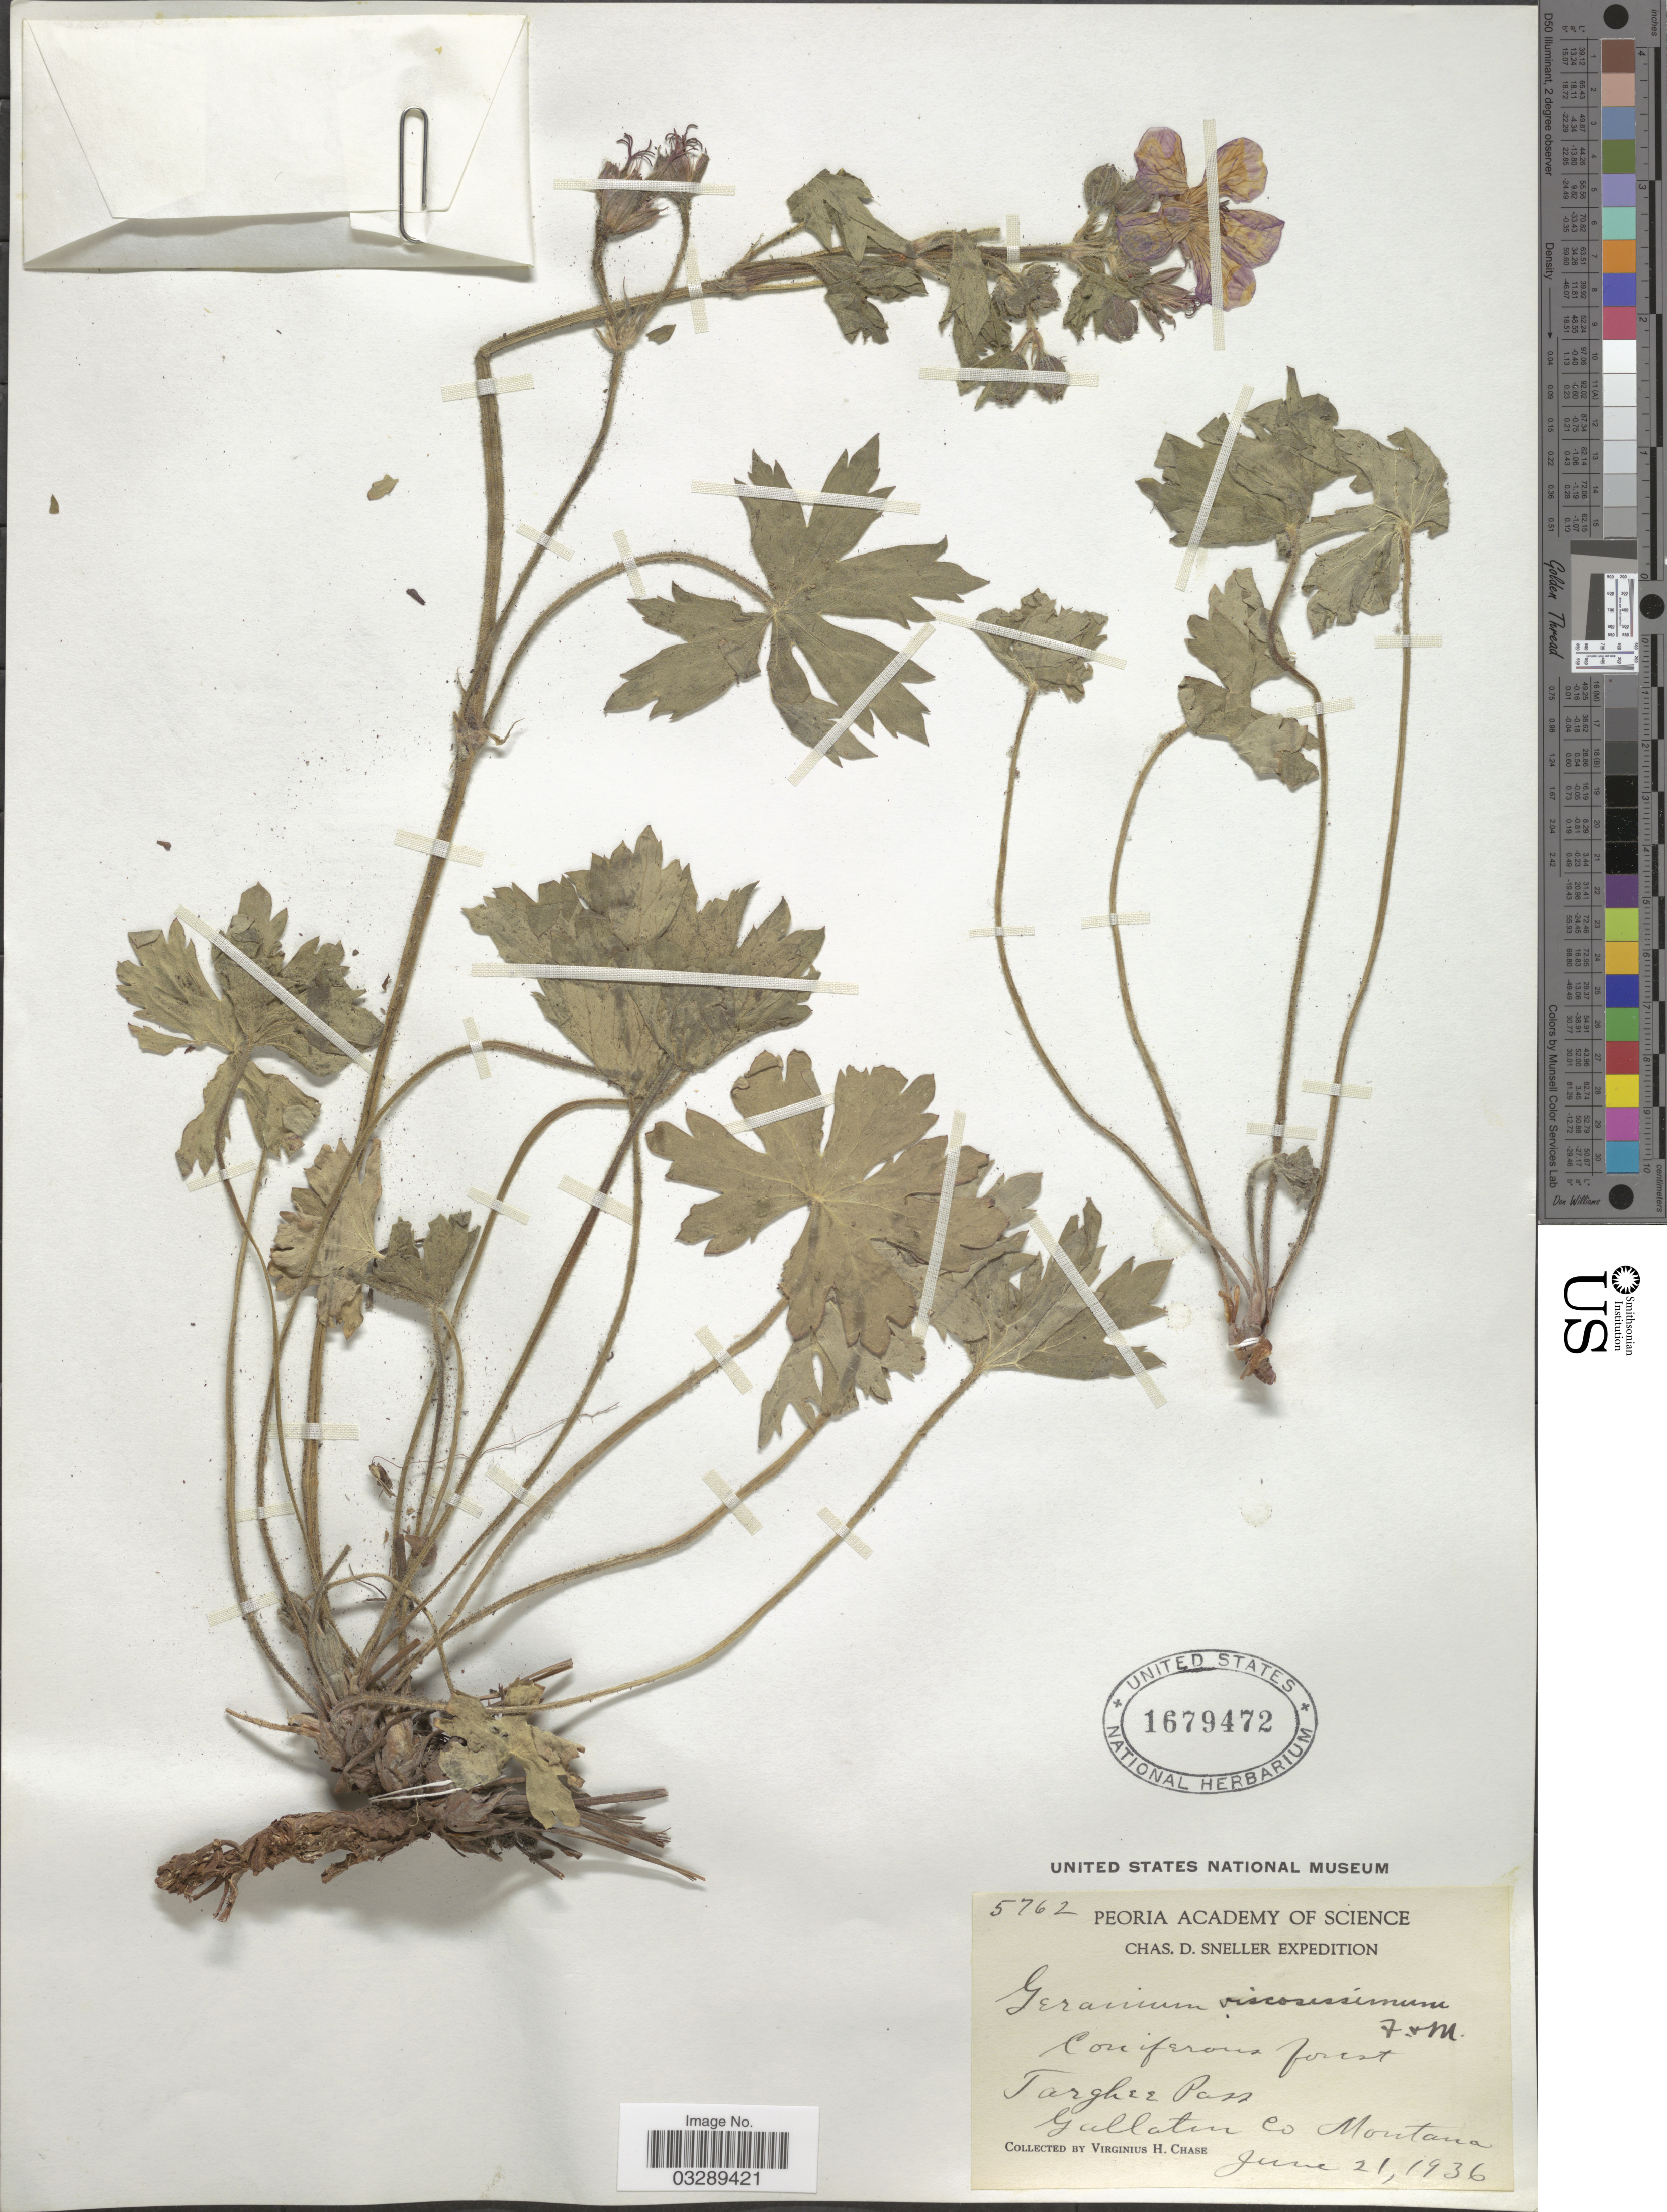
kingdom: Plantae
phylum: Tracheophyta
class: Magnoliopsida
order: Geraniales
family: Geraniaceae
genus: Geranium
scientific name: Geranium viscosissimum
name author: Fisch. & C.A. Mey.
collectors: V. H. Chase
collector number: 5762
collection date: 1936-06-21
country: United States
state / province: Montana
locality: Targhee Pass. Gallatin Co.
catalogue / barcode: US 1679472